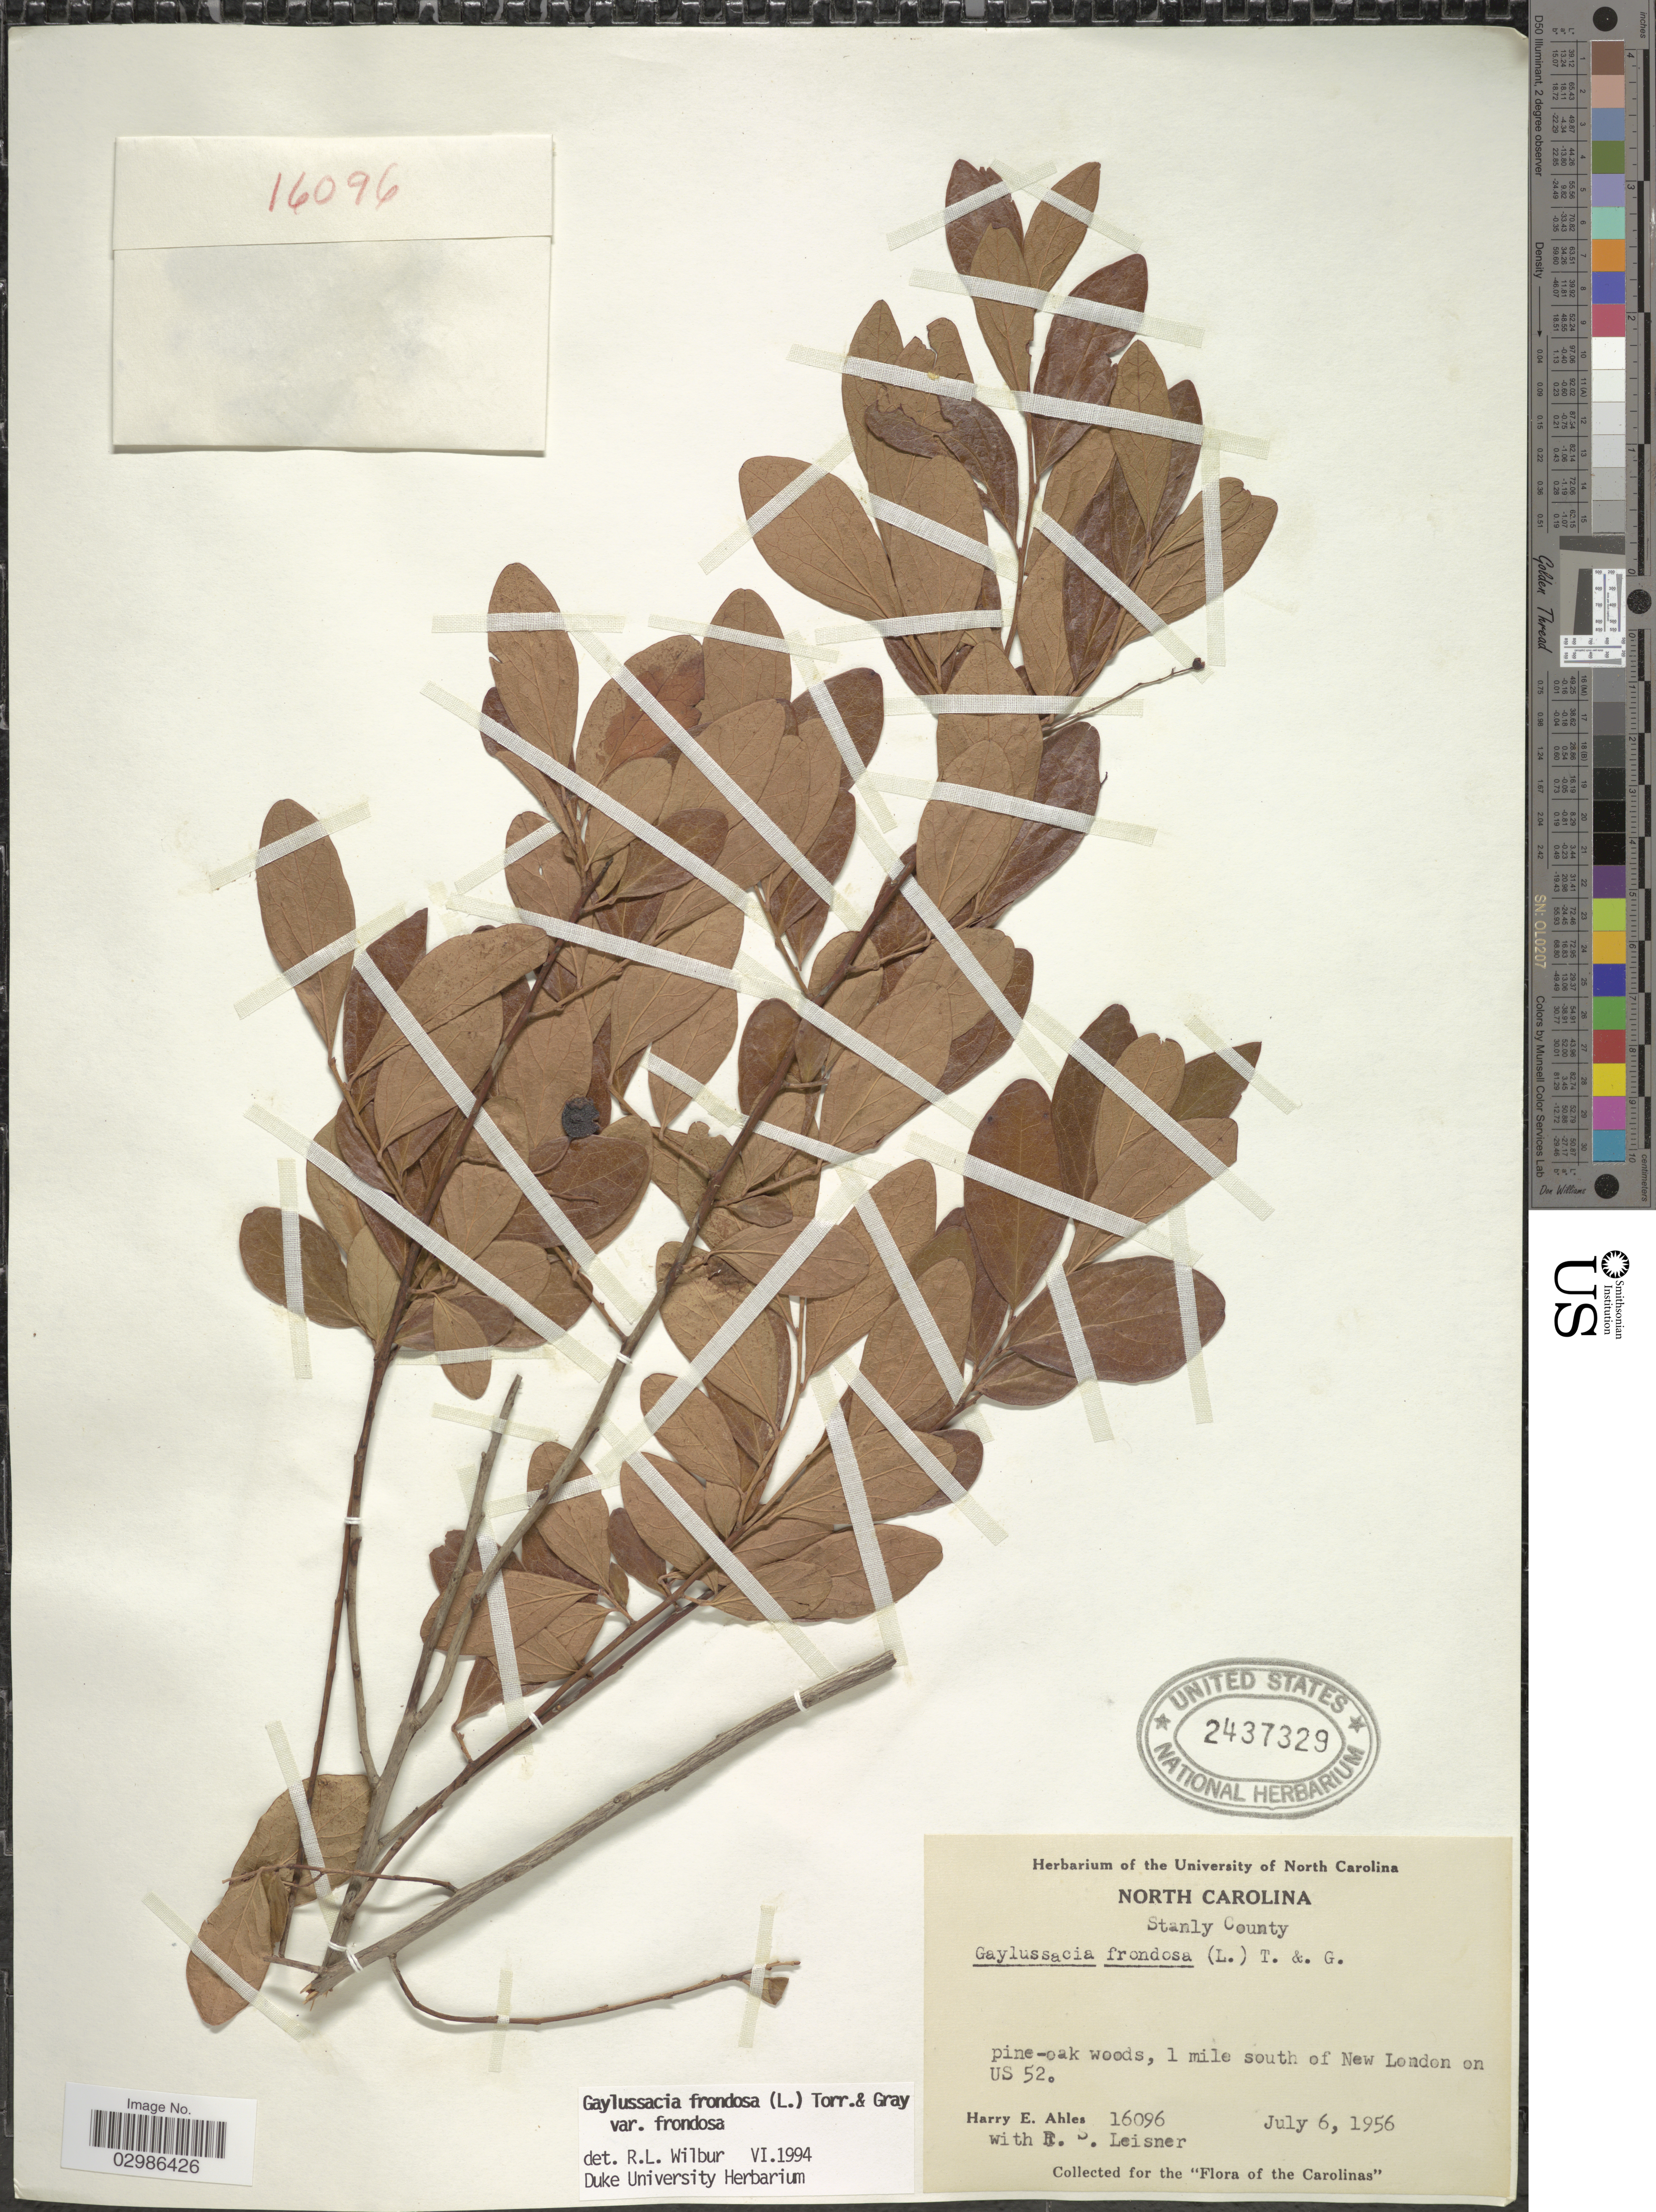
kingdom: Plantae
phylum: Tracheophyta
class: Magnoliopsida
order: Ericales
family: Ericaceae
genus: Gaylussacia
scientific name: Gaylussacia frondosa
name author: (L.) Torr. & A. Gray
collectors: H. E. Ahles & R. Leisner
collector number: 16096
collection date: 1956-07-06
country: United States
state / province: North Carolina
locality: Stanly County. 1 mile south of New London on US 52.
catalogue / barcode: US 2437329